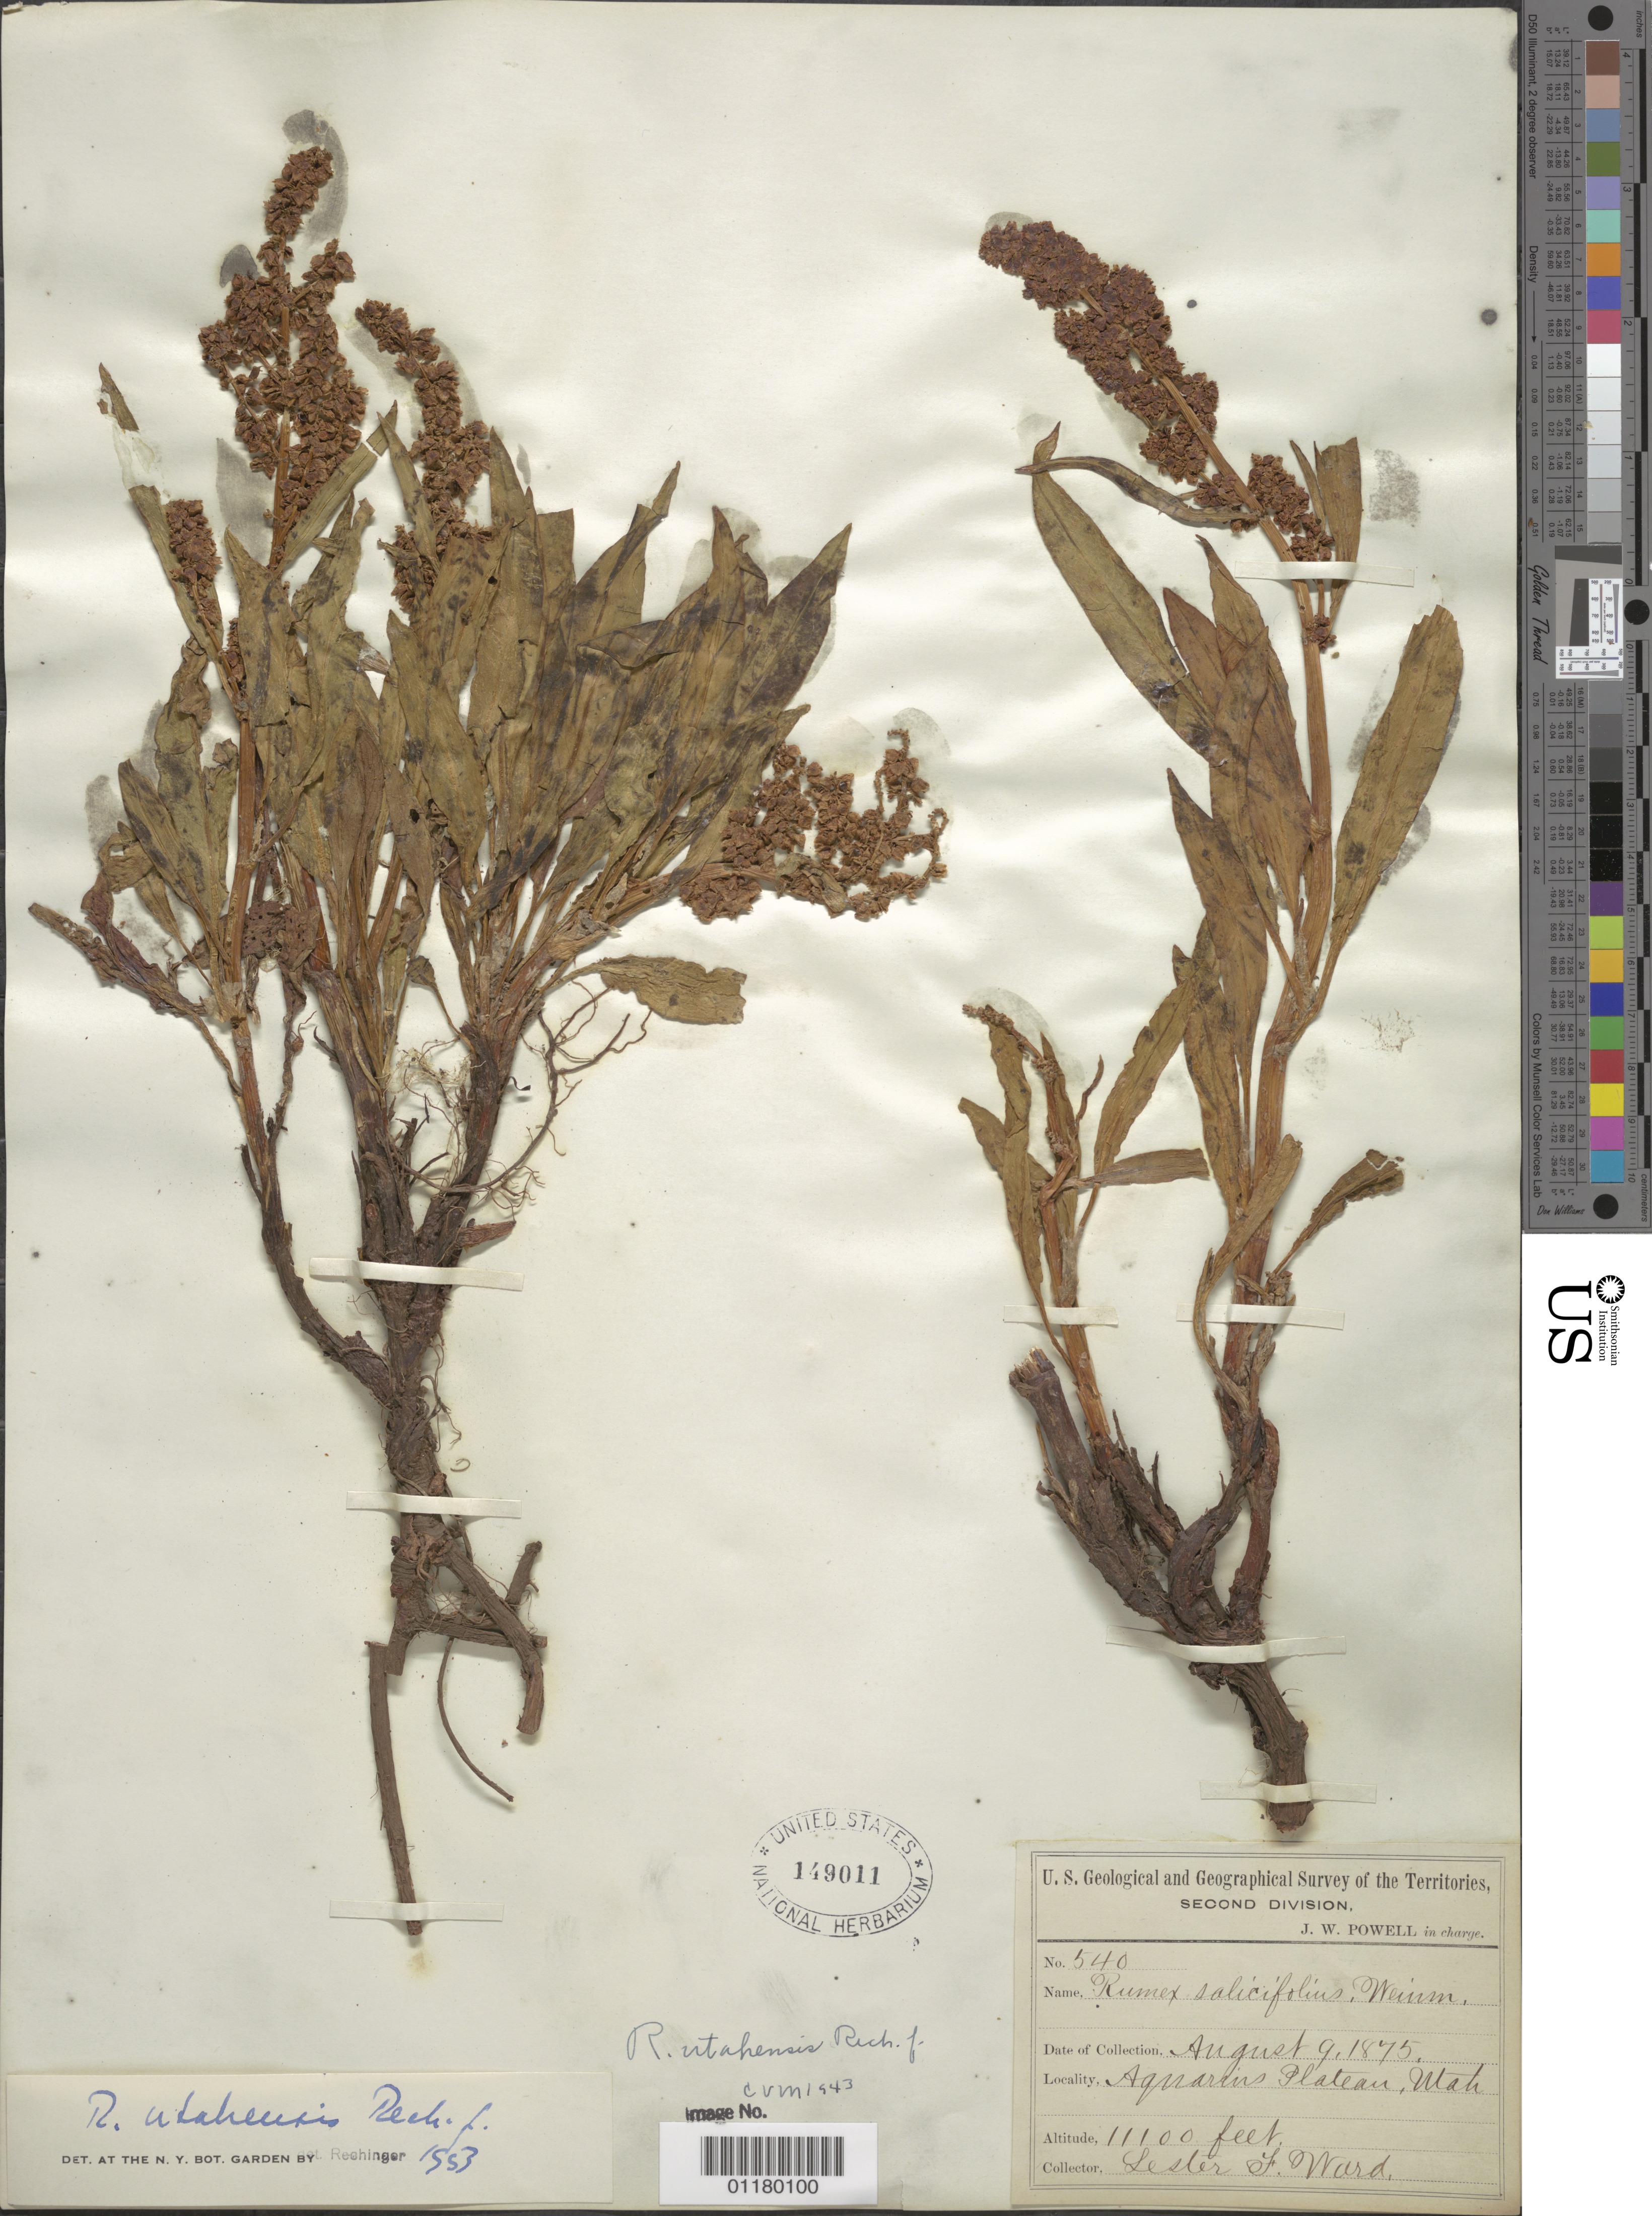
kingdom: Plantae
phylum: Tracheophyta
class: Magnoliopsida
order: Caryophyllales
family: Polygonaceae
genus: Rumex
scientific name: Rumex utahensis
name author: Rech. f.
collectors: L. F. Ward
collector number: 540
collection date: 1875-08-09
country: United States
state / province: Utah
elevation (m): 3353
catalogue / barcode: US 149011